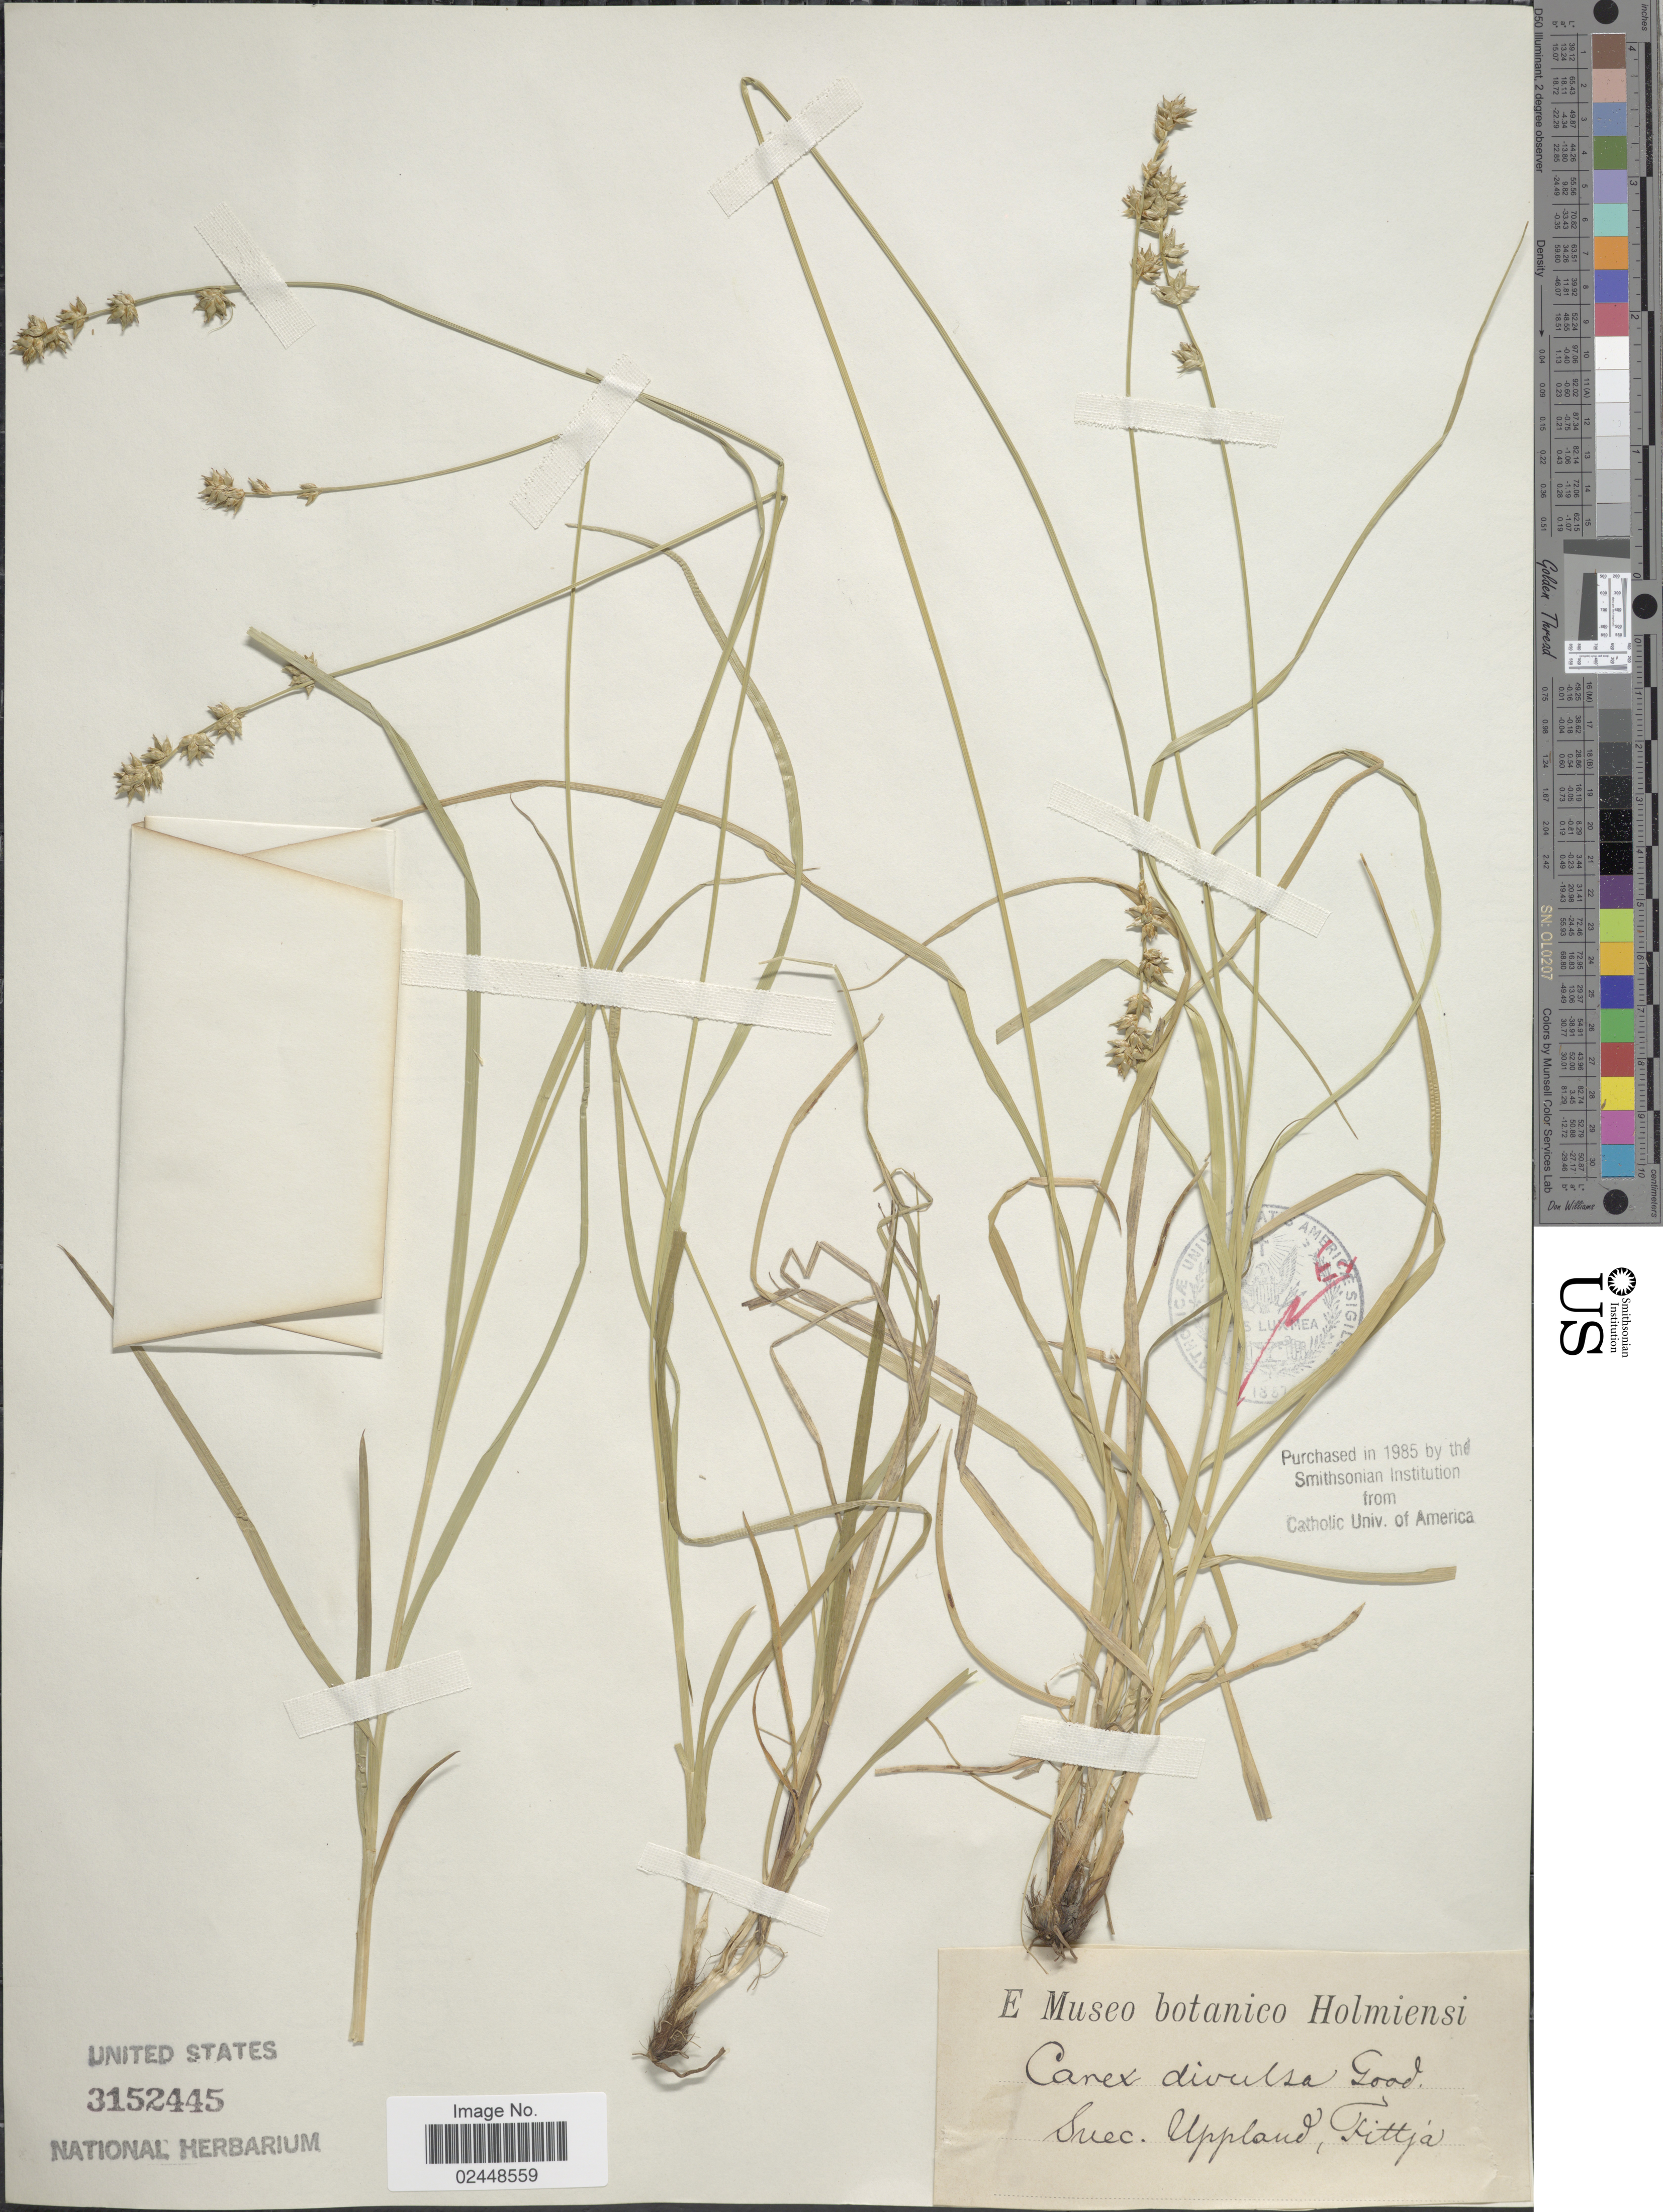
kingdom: Plantae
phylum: Tracheophyta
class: Liliopsida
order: Poales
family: Cyperaceae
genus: Carex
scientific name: Carex divulsa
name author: Stokes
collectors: ex Museo botan. Holmiensi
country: Sweden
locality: Suec. Uppland, Fittja.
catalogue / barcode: US 3152445